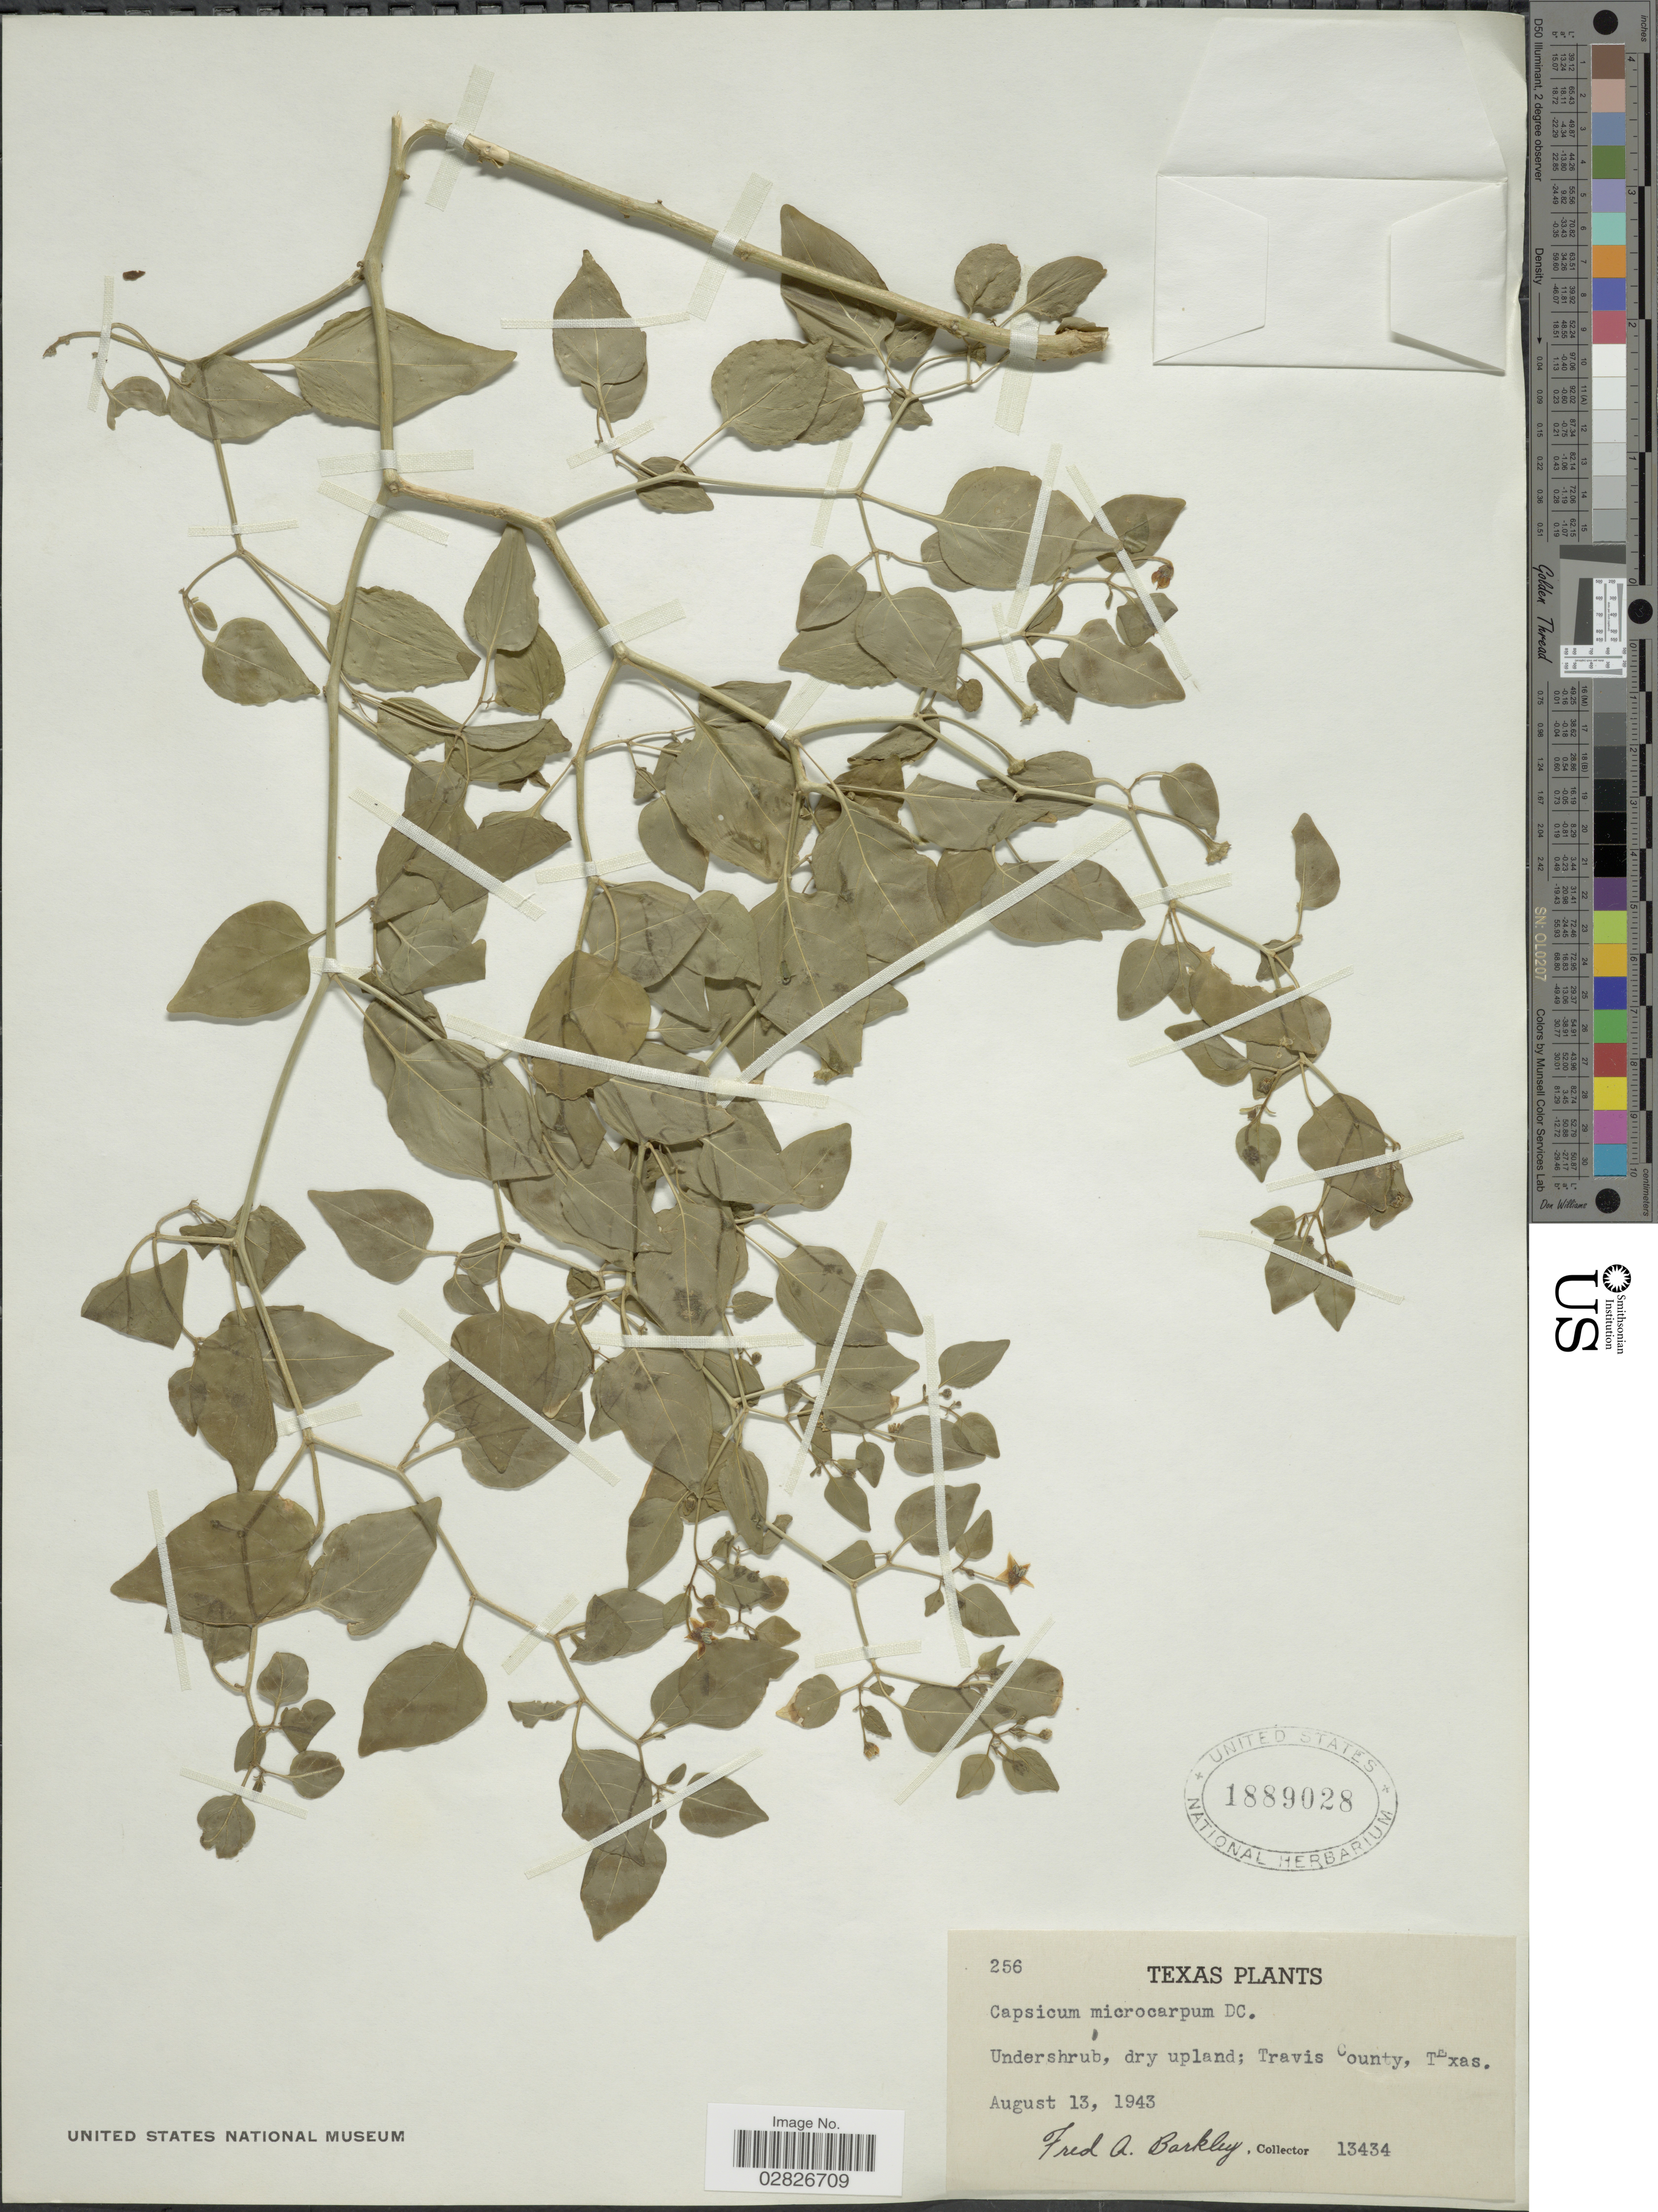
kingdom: Plantae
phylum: Tracheophyta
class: Magnoliopsida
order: Solanales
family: Solanaceae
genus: Capsicum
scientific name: Capsicum baccatum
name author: L.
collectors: F. A. Barkley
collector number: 13434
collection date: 1943-08-13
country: United States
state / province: Texas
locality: Travis County.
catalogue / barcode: US 1889028